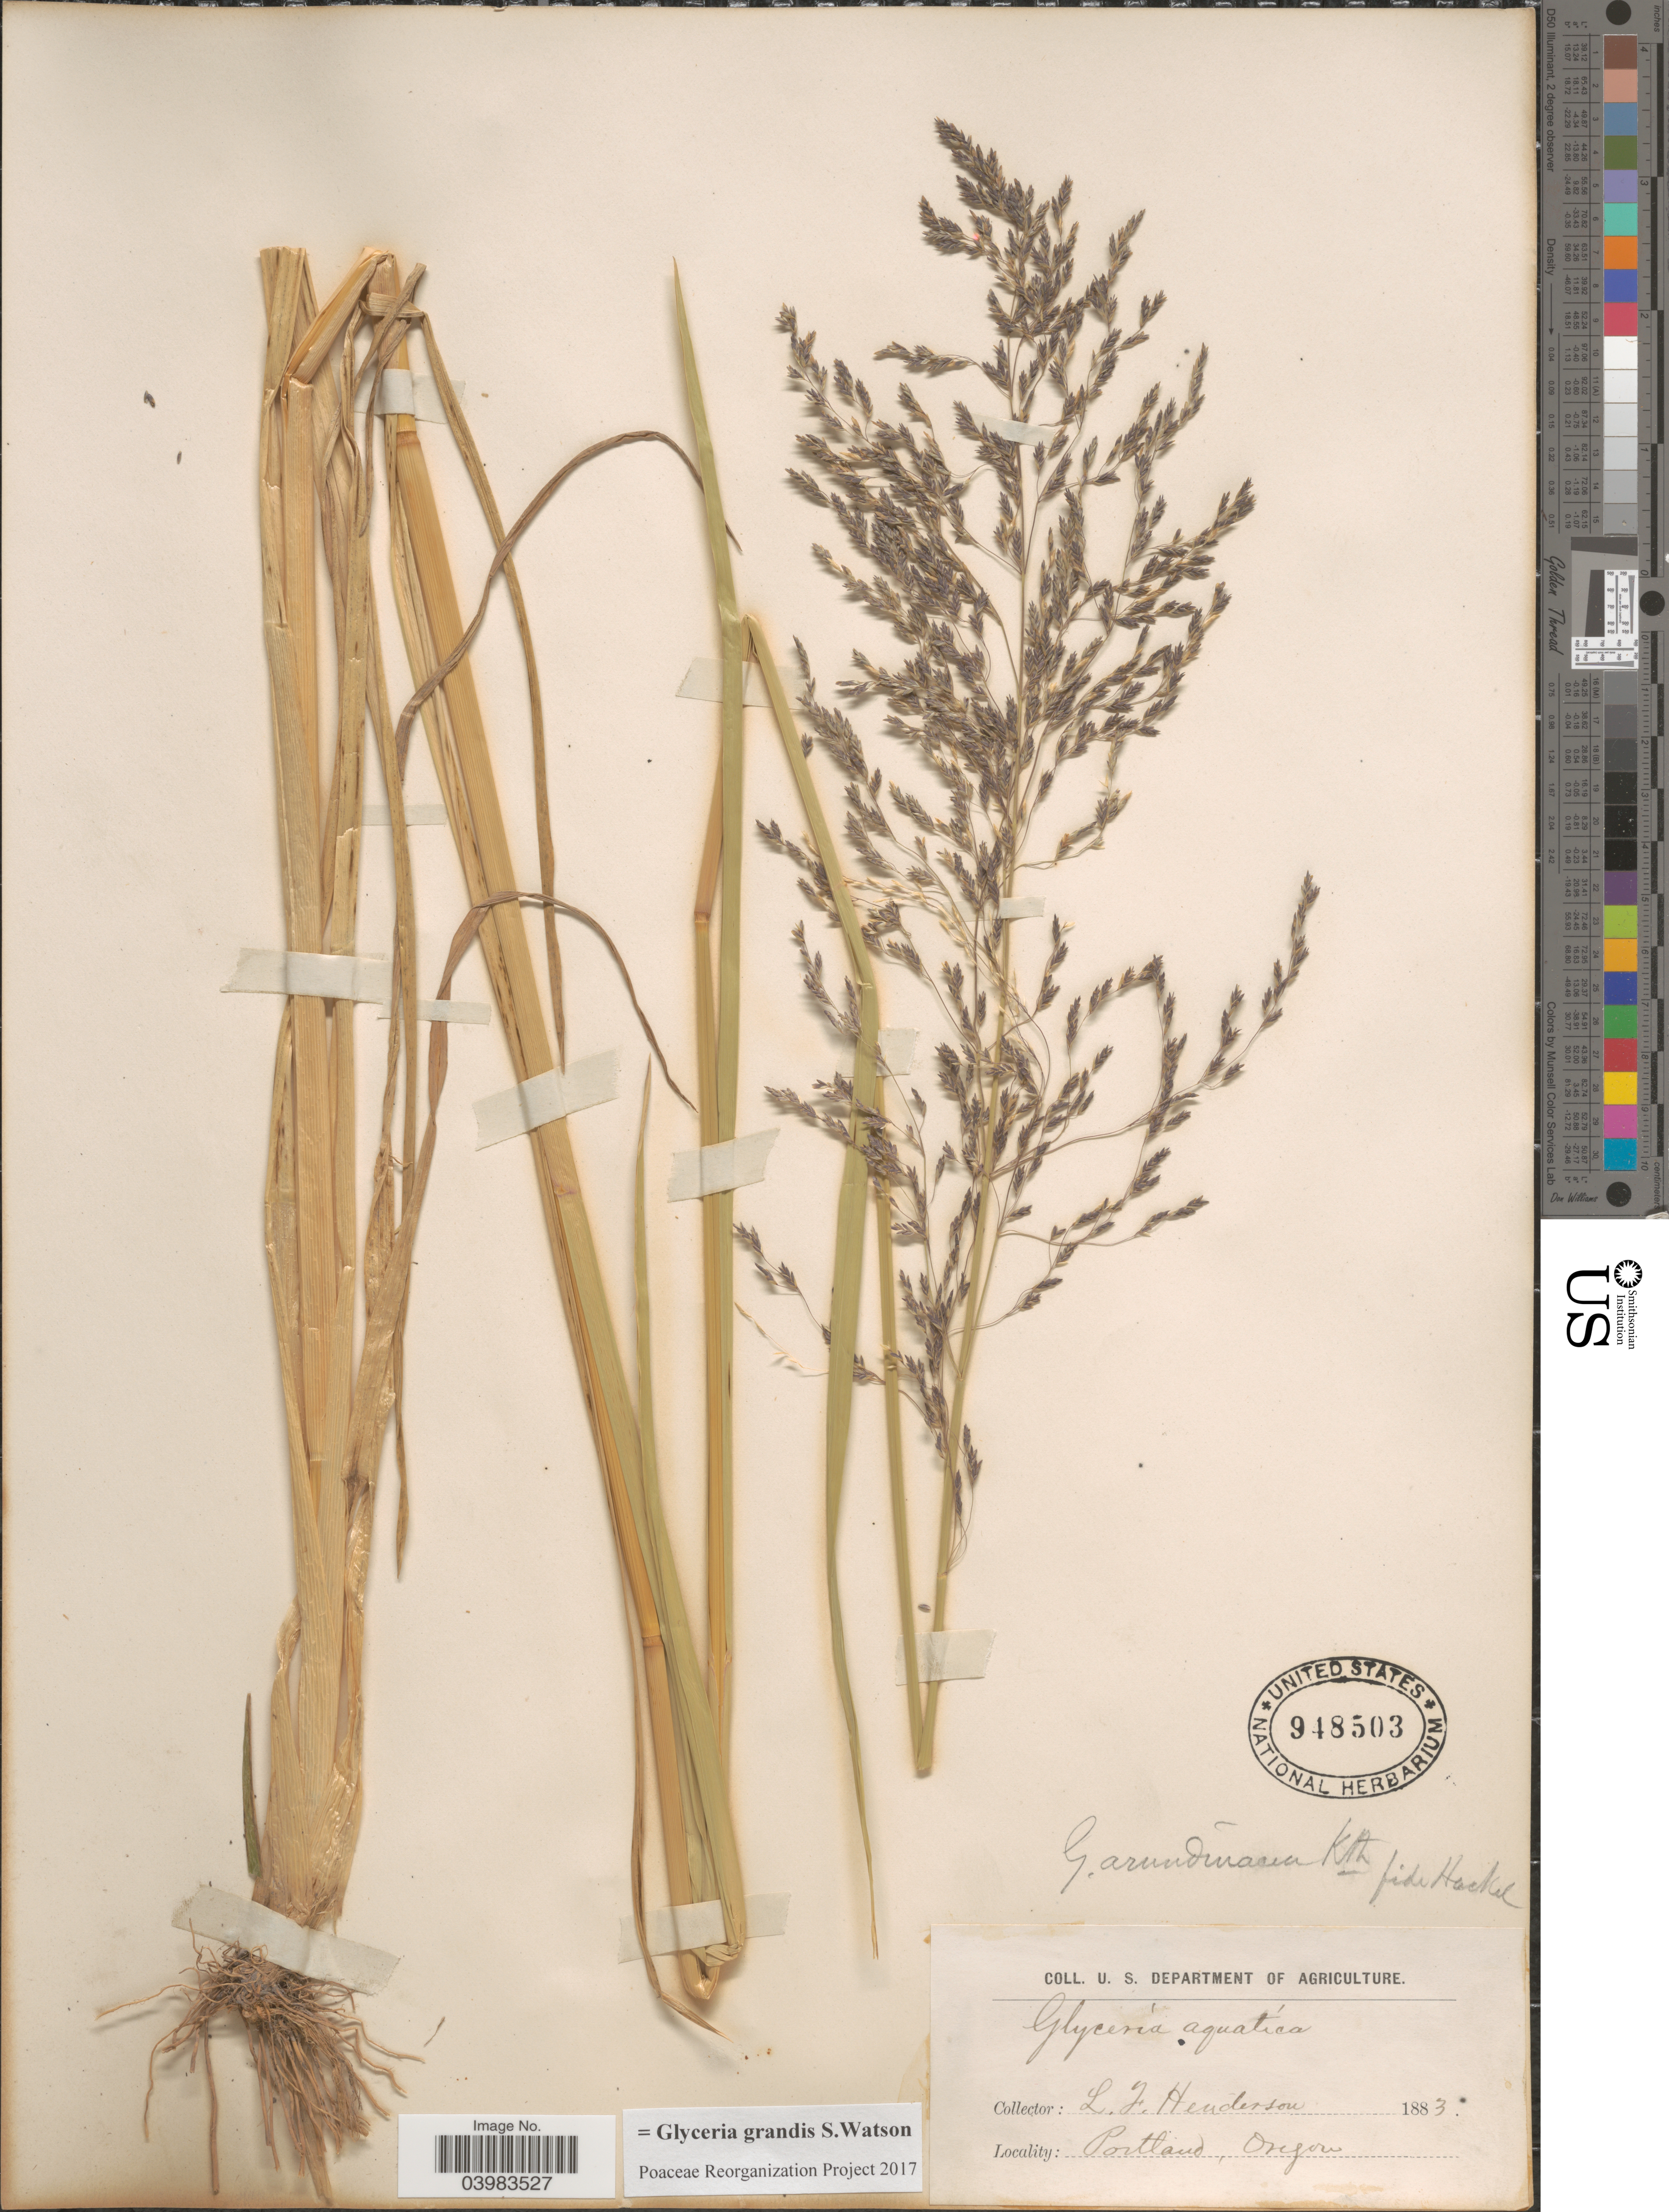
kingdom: Plantae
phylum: Tracheophyta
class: Liliopsida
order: Poales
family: Poaceae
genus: Glyceria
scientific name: Glyceria grandis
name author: S. Watson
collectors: L. Henderson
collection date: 1883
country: United States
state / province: Oregon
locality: Portland.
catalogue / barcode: US 948503